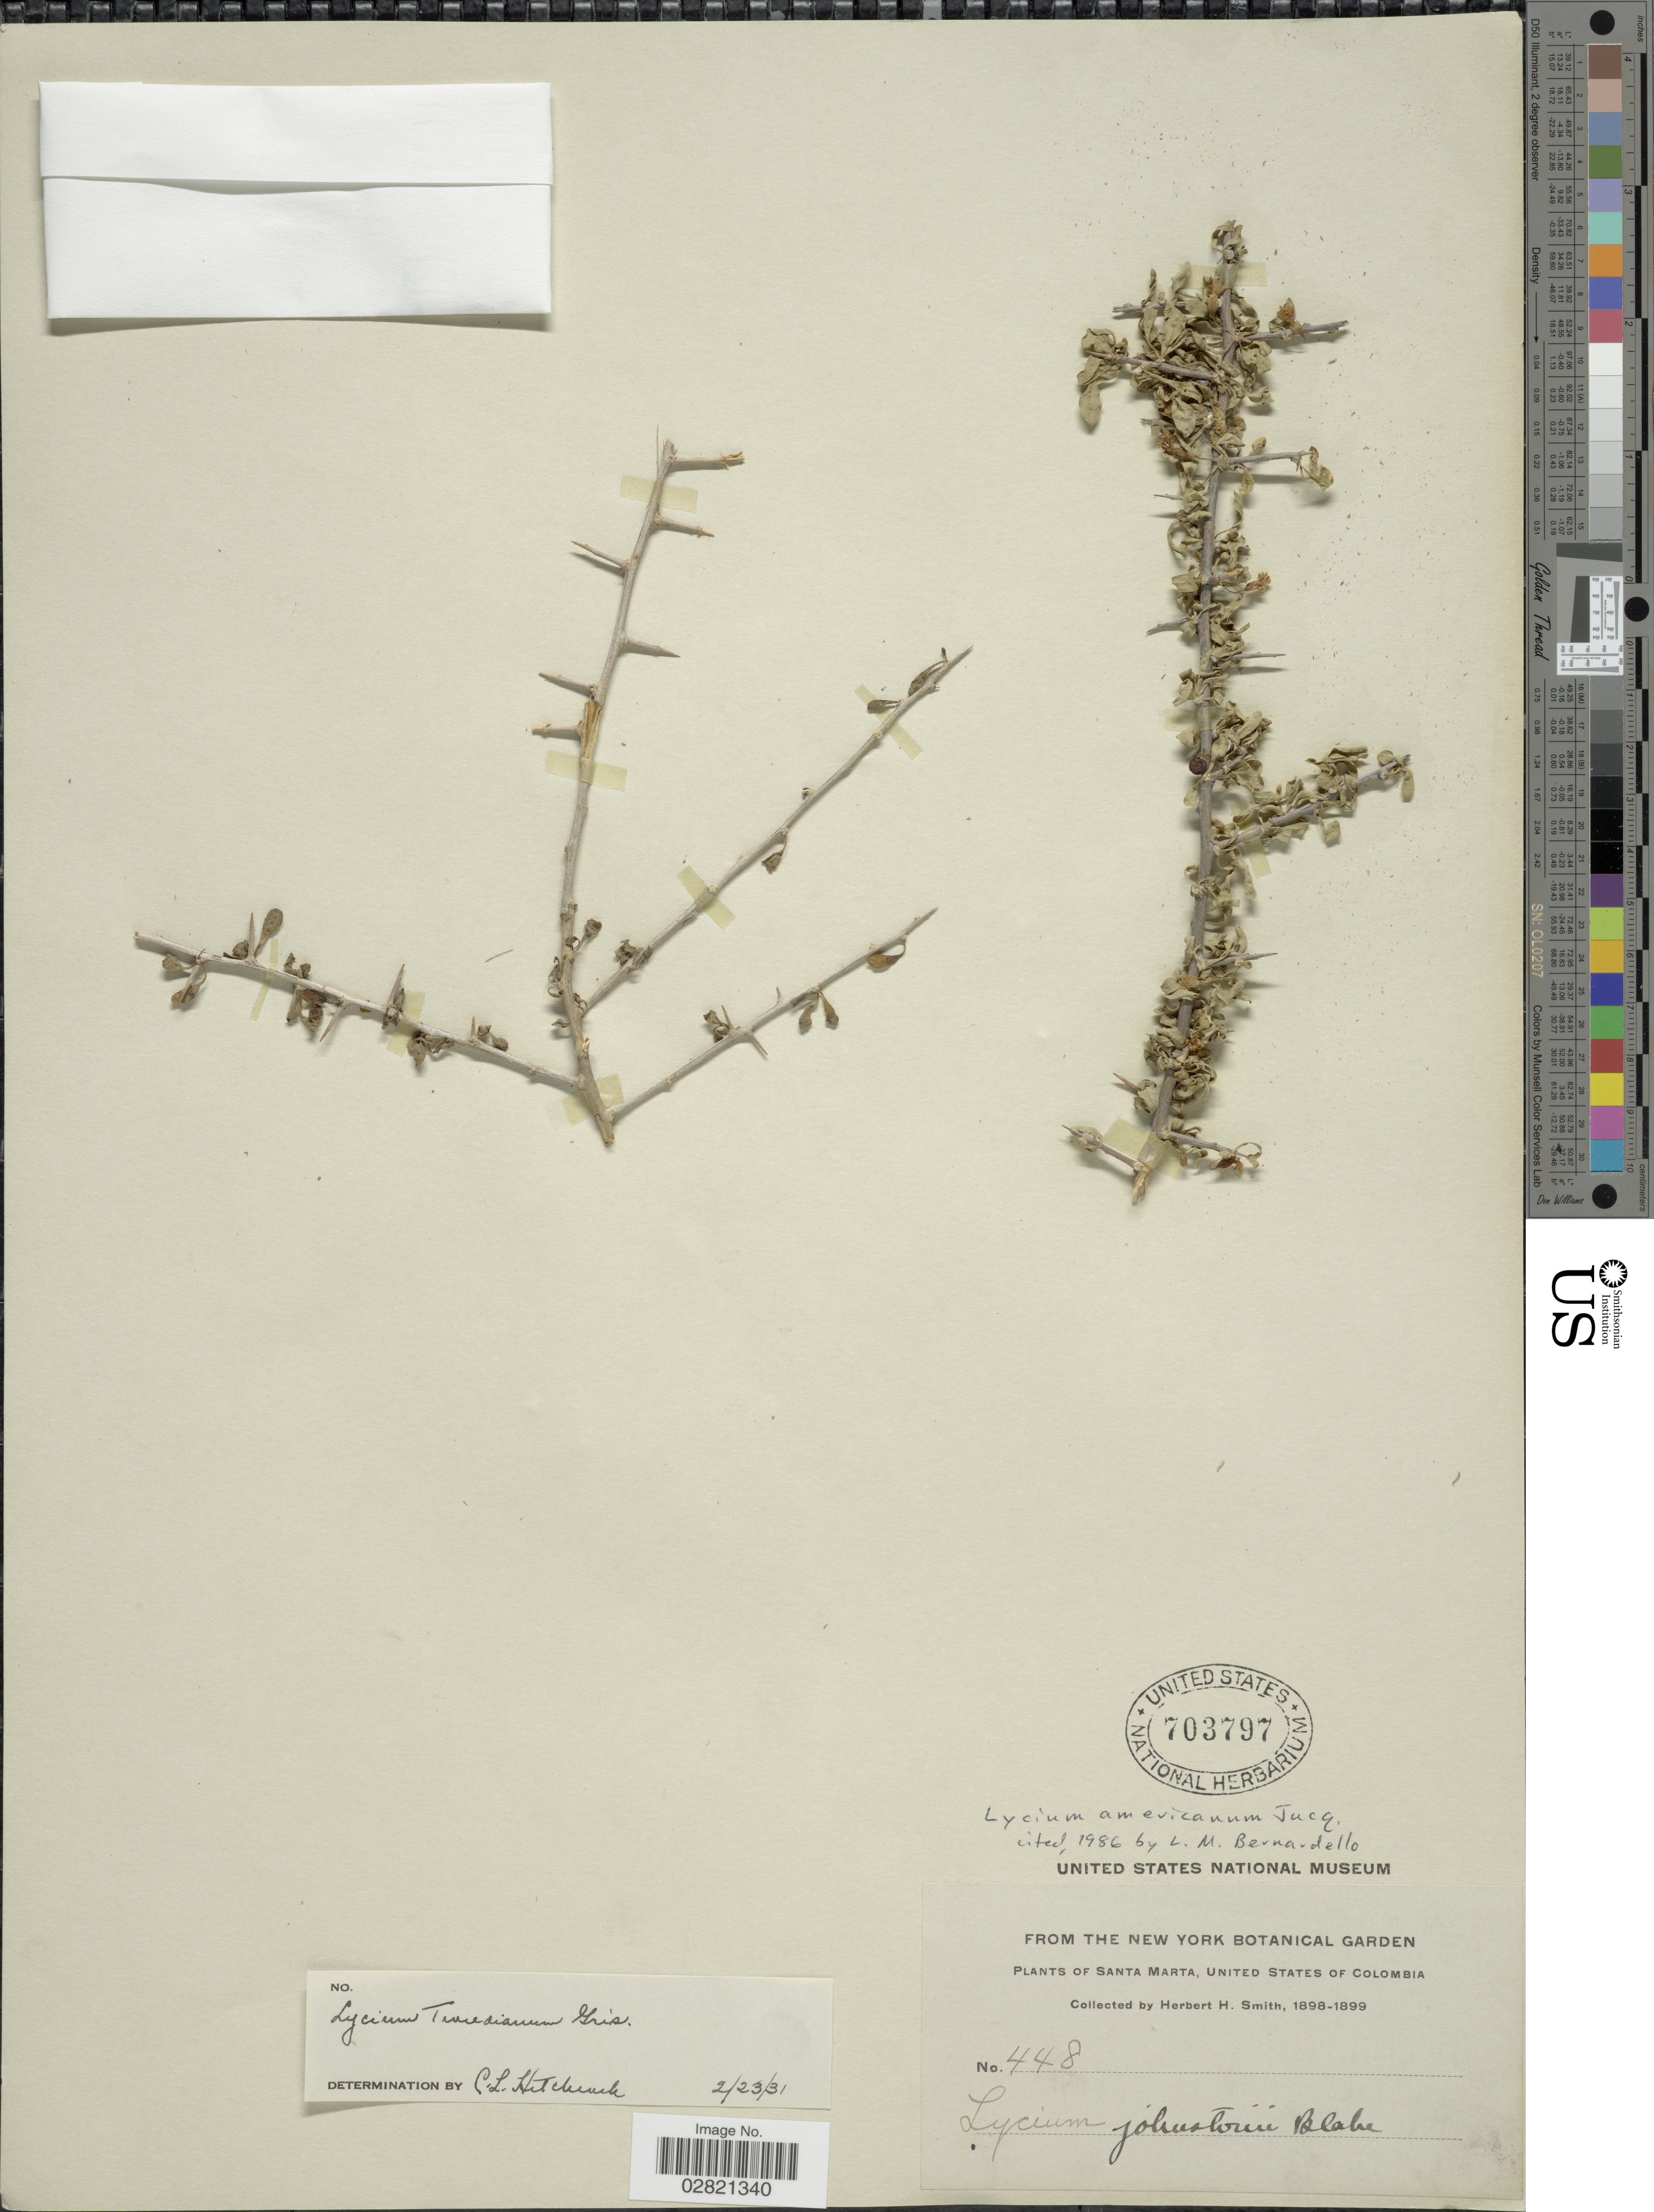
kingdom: Plantae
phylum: Tracheophyta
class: Magnoliopsida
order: Solanales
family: Solanaceae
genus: Lycium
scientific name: Lycium americanum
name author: Jacq.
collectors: Herbert H. Smith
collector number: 448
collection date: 1898/1899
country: Colombia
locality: Santa Marta, United States of Columbia.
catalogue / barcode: US 703797